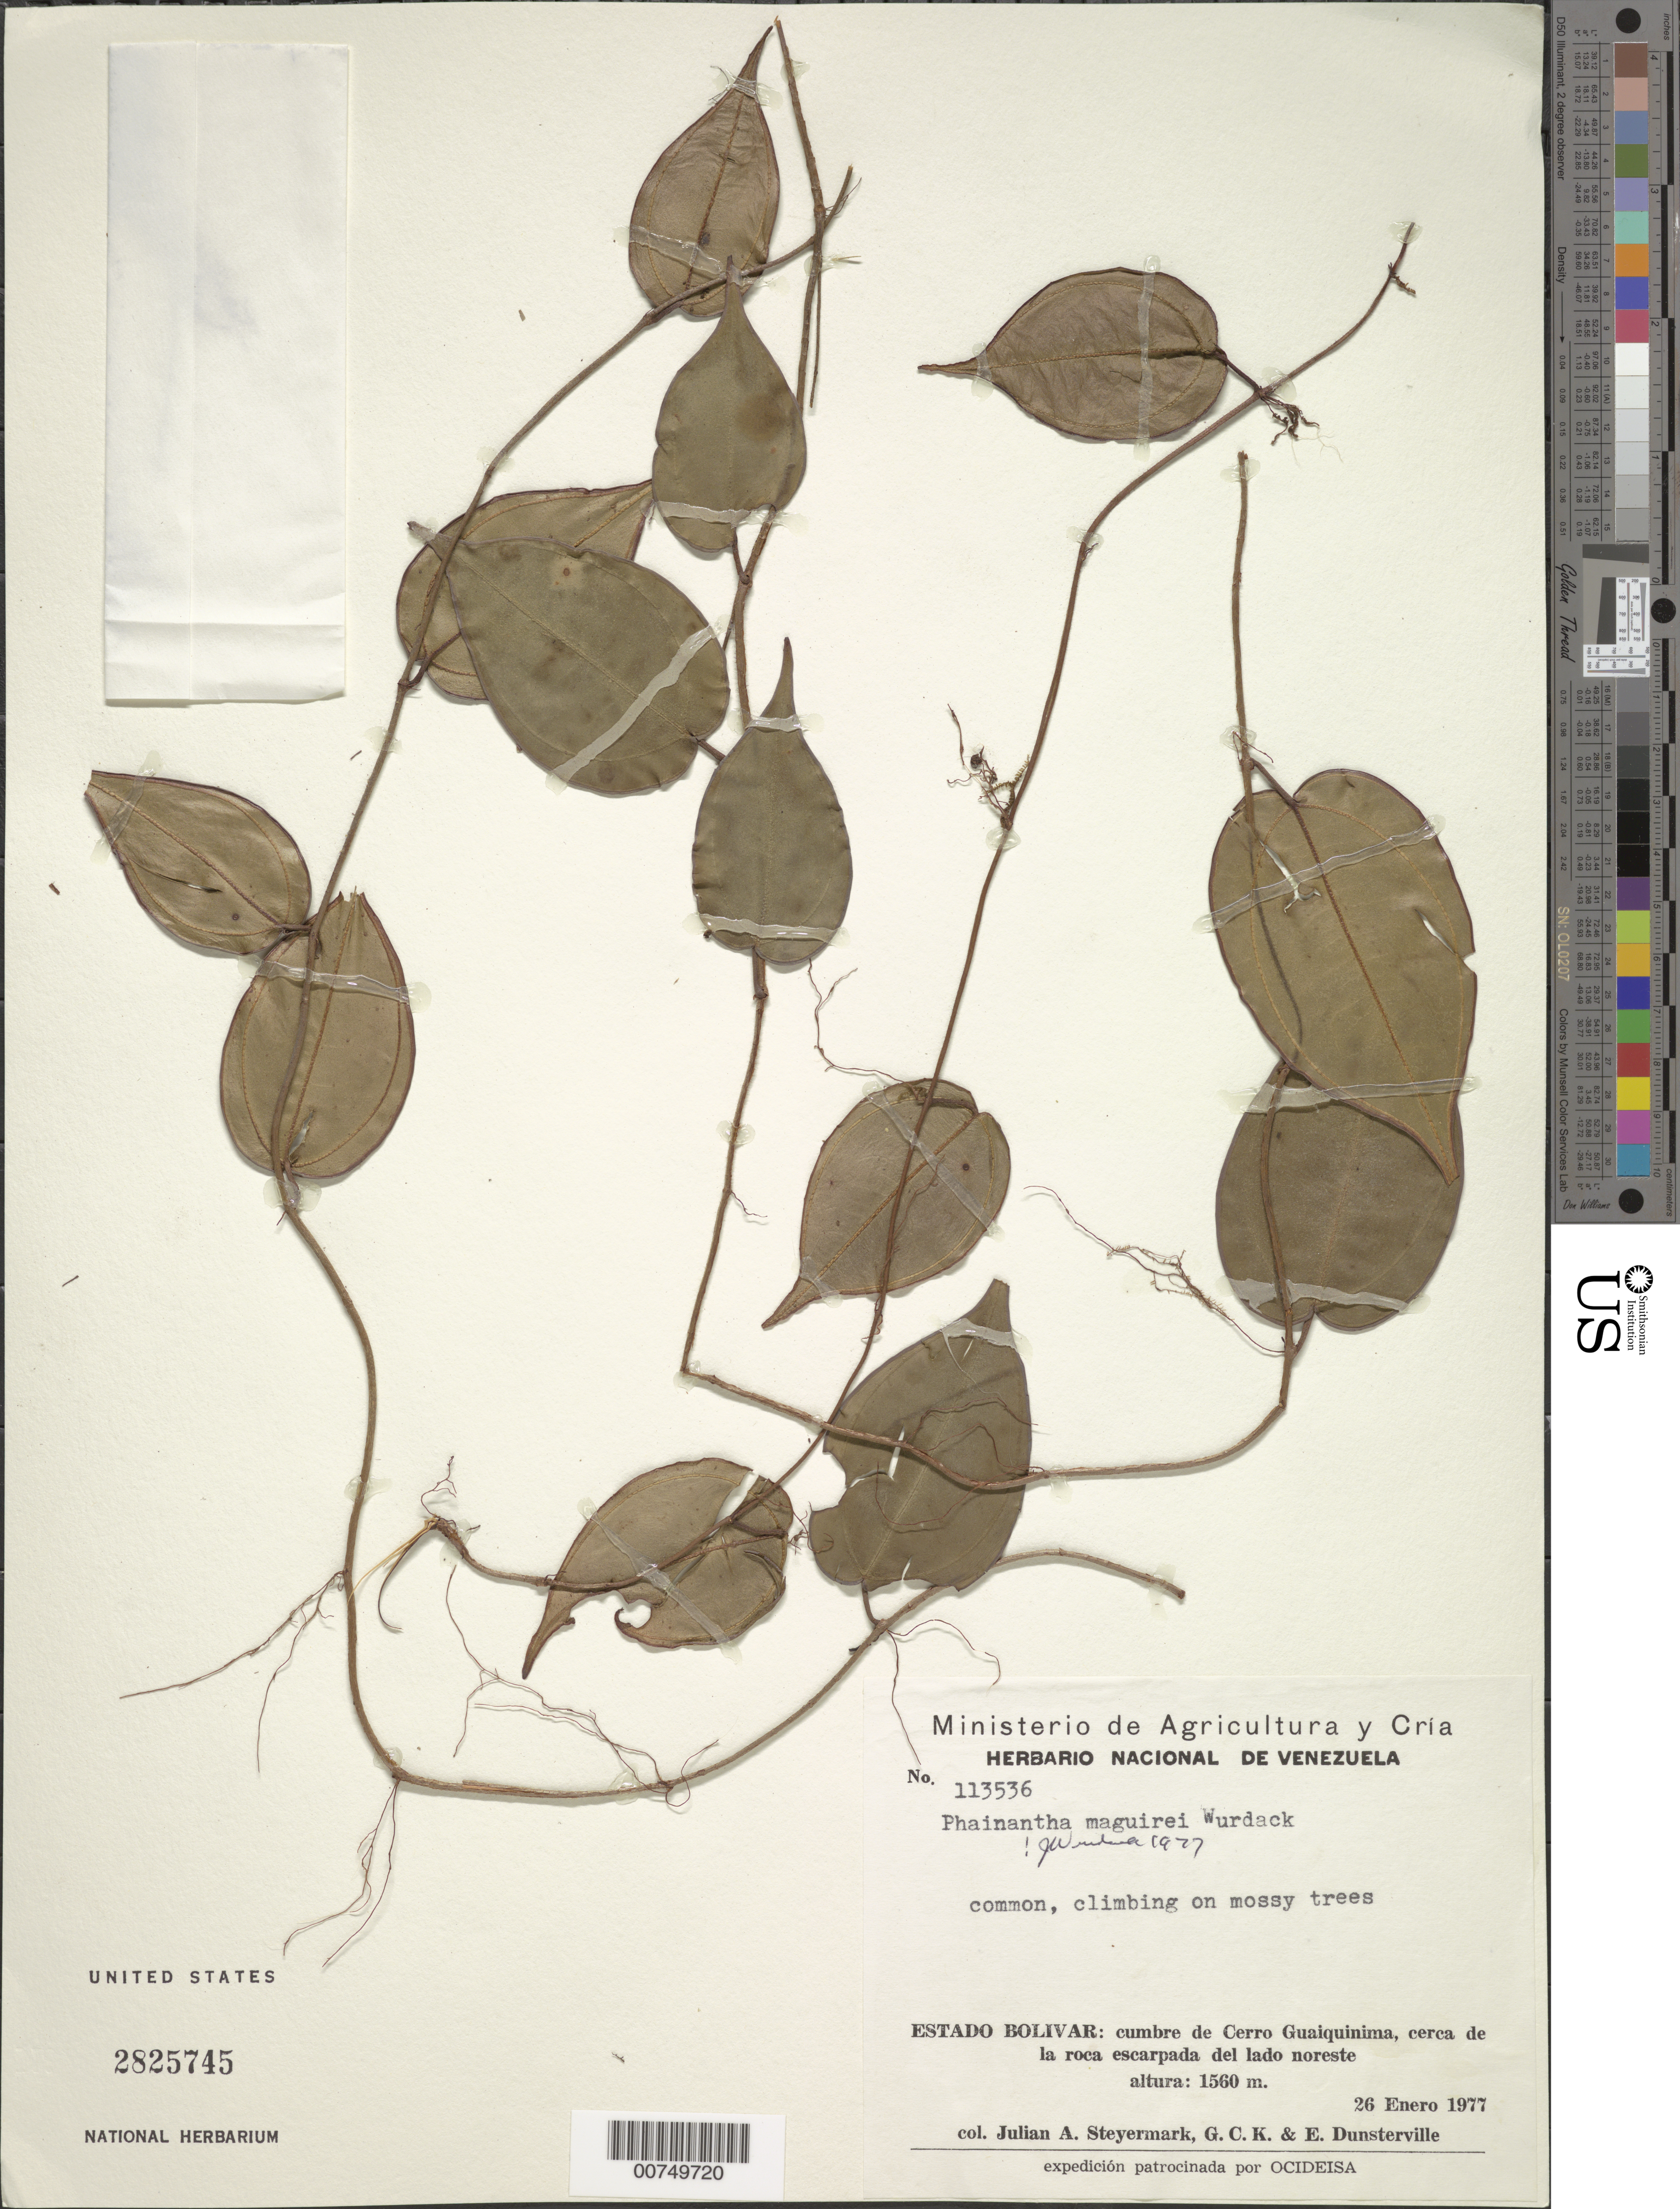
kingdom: Plantae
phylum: Tracheophyta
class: Magnoliopsida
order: Myrtales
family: Melastomataceae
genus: Phainantha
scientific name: Phainantha maguirei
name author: Wurdack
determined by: Wurdack, John J., (US), US (UNITED STATES)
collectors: J. Steyermark, G. C. K. Dunsterville & E. Dunsterville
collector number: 113536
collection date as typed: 26-Jan-77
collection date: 1977-01-26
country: Venezuela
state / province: Bolívar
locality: Cerro Guaiquinima, Alto Río Paragua (Guayana)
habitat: Climbing on mossy trees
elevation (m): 1560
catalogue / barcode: US 2825745